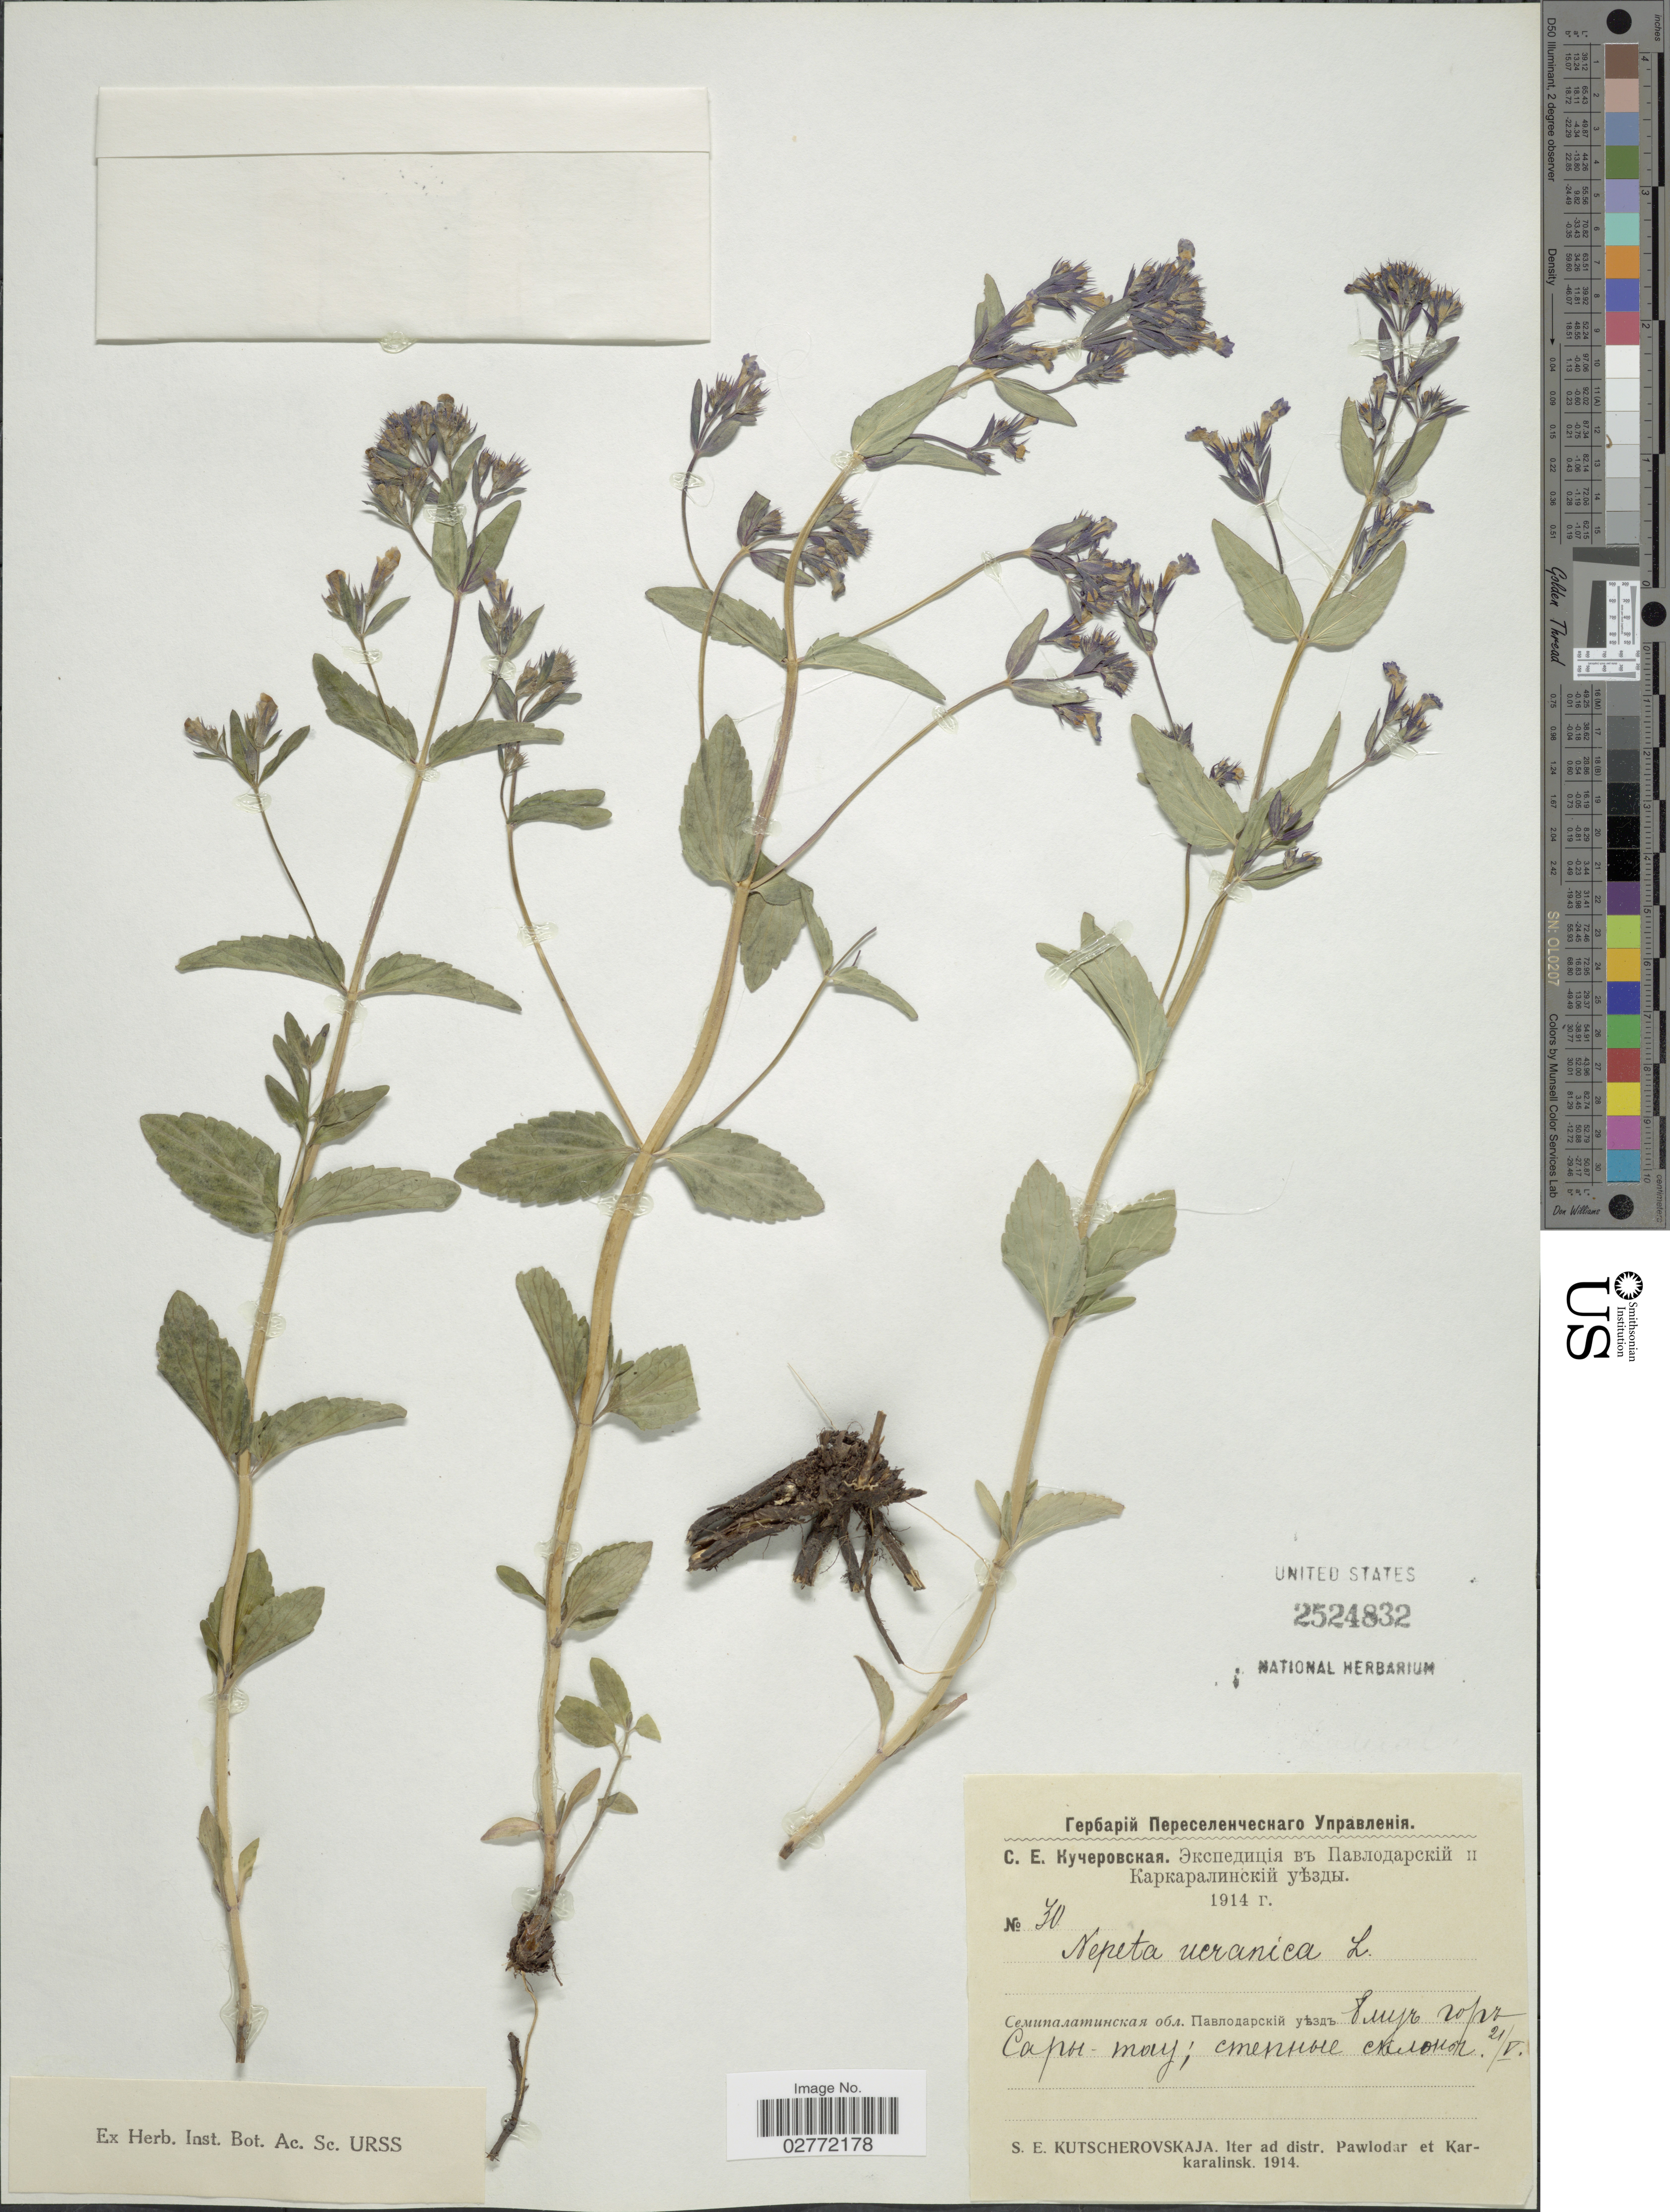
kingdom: Plantae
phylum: Tracheophyta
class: Magnoliopsida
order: Lamiales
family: Lamiaceae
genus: Nepeta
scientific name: Nepeta ucranica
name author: L.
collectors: S. Kutscherovskaja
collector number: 30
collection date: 1914-05-21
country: Kazakhstan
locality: X. Iter ad distr. Pawlodar et Karkaralinsk.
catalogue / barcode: US 2524832